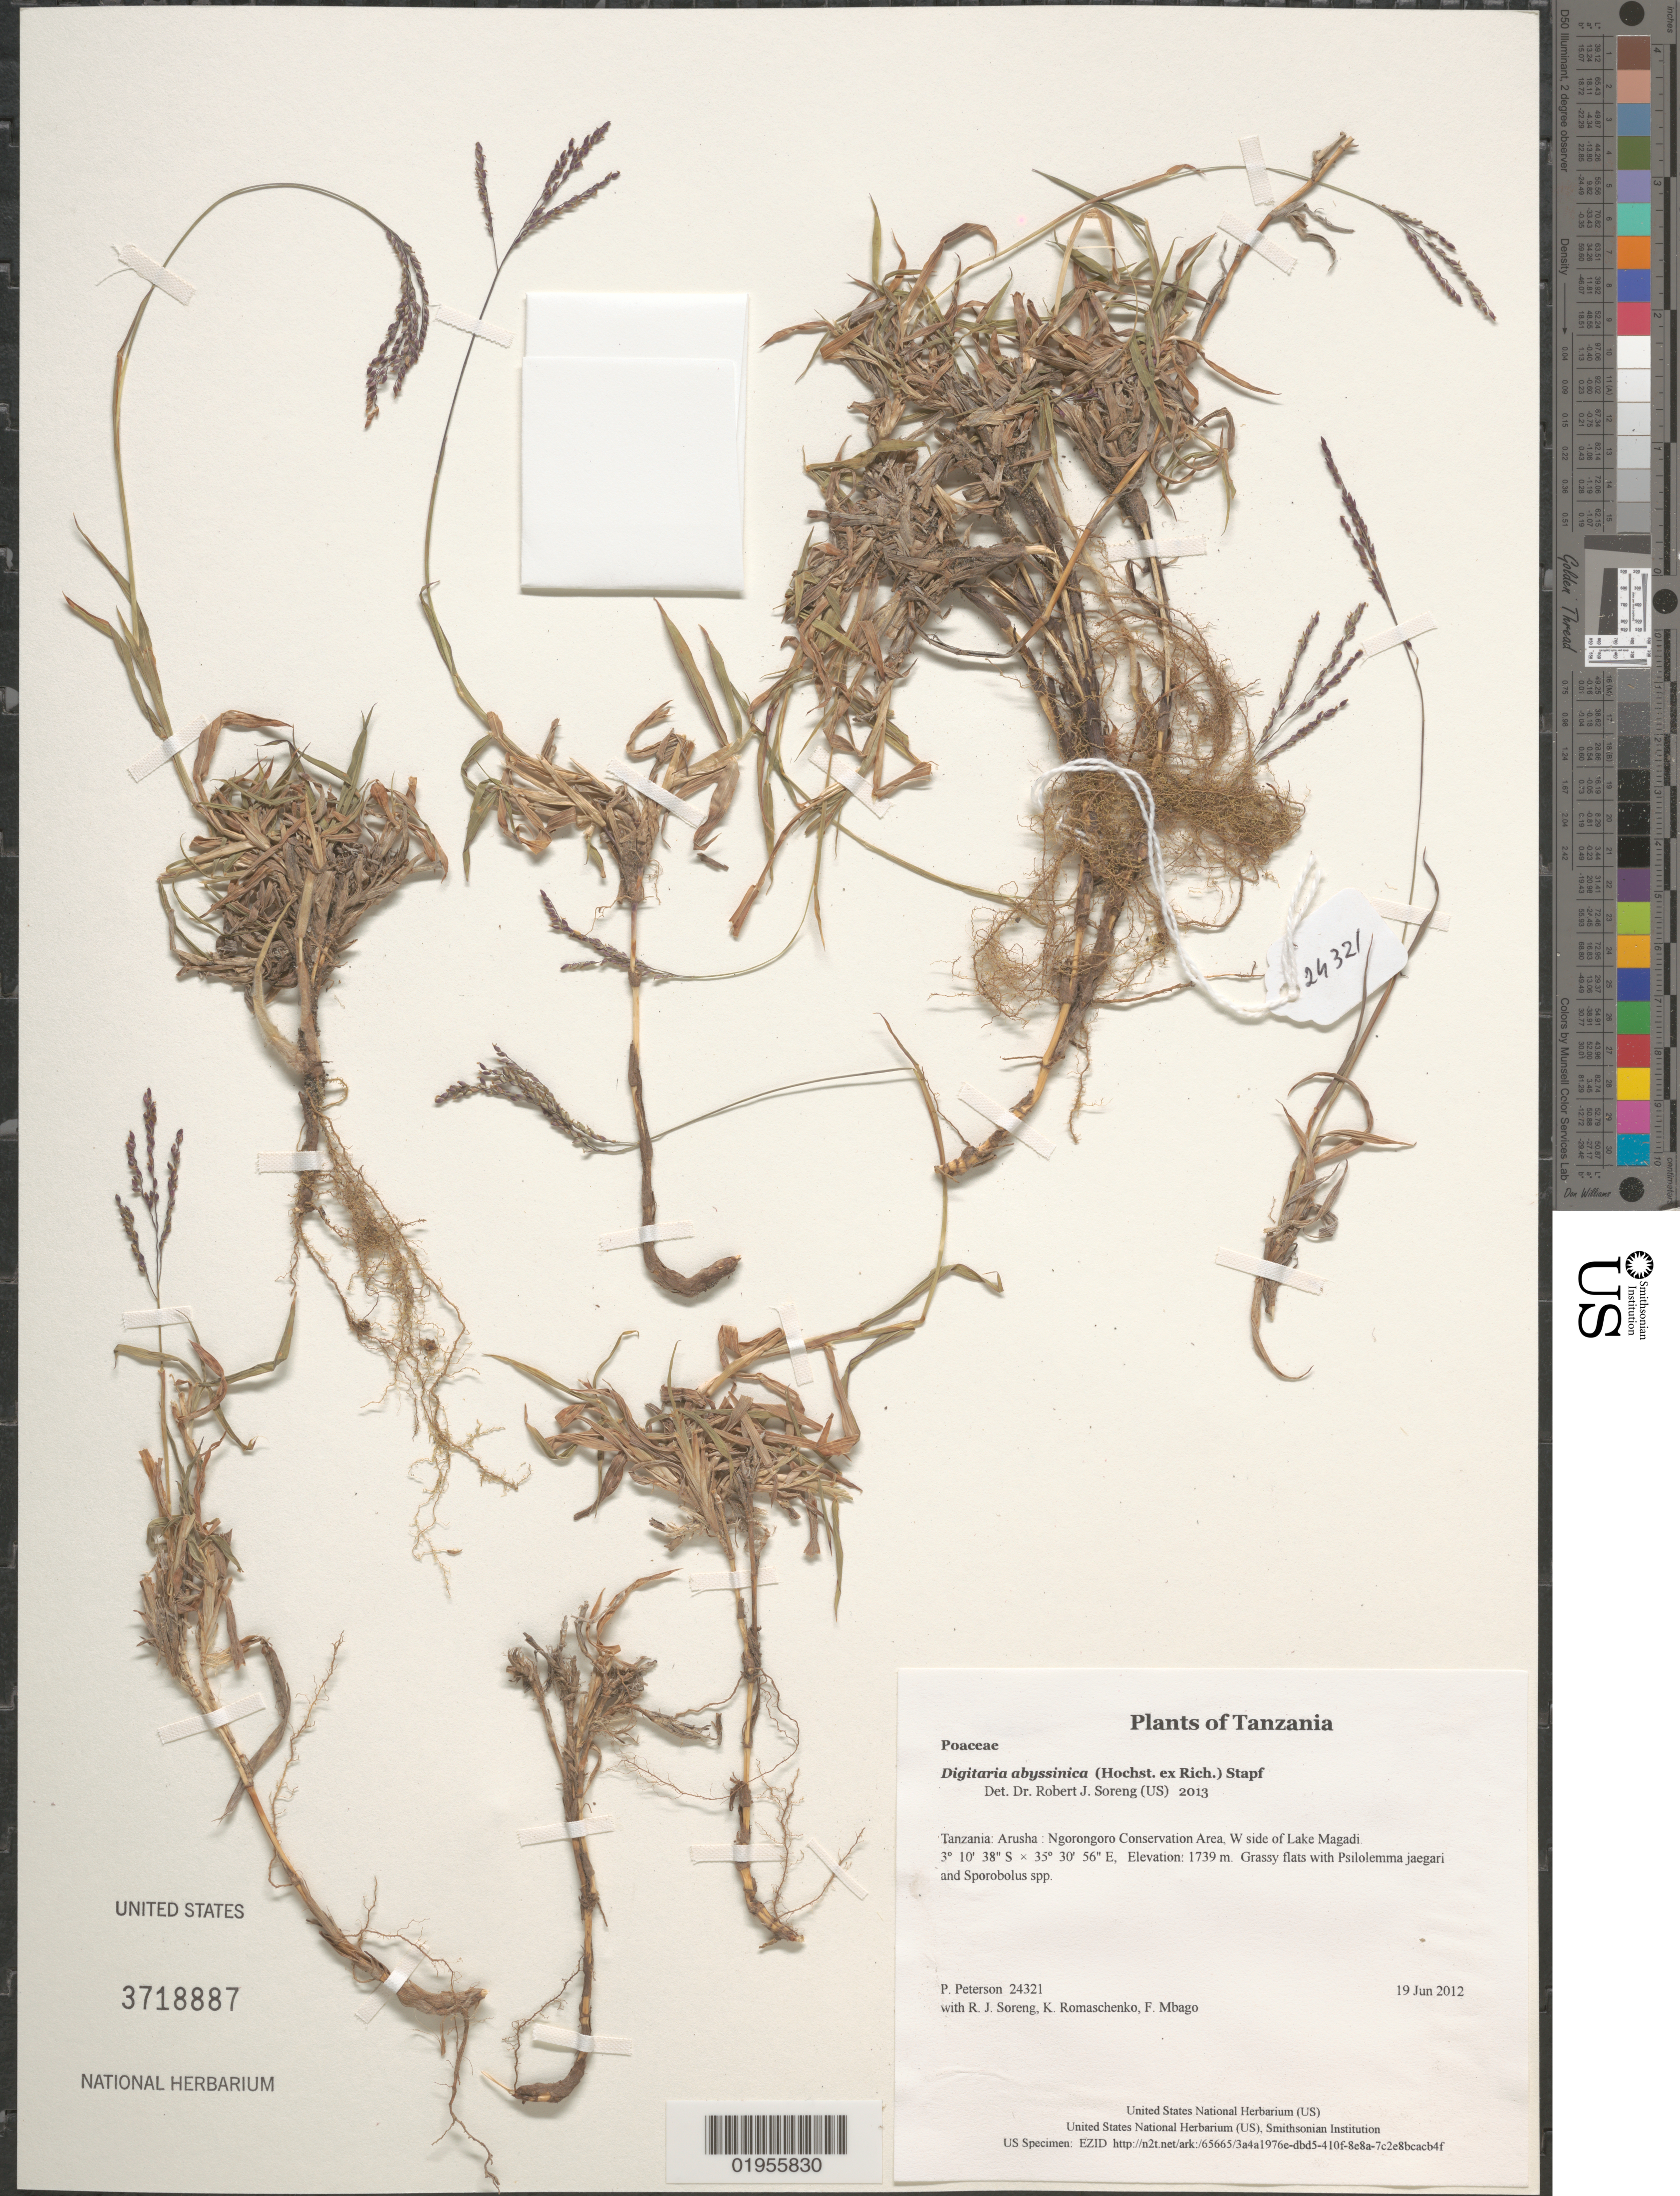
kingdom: Plantae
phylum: Tracheophyta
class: Liliopsida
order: Poales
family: Poaceae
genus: Digitaria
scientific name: Digitaria abyssinica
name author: (Hochst. ex Rich.) Stapf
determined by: Soreng, Robert J., Research Associate (BOT), Smithsonian Institution - National Museum of Natural History (UNITED STATES)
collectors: P. M. Peterson, R. J. Soreng, K. Romaschenko & F. Mbago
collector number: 24321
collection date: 2012-06-19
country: Tanzania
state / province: Arusha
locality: Ngorongoro Conservation Area, W side of Lake Magadi.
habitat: Grassy flats with Psilolemma jaegari and Sporobolus spp.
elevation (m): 1739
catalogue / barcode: US 3718887